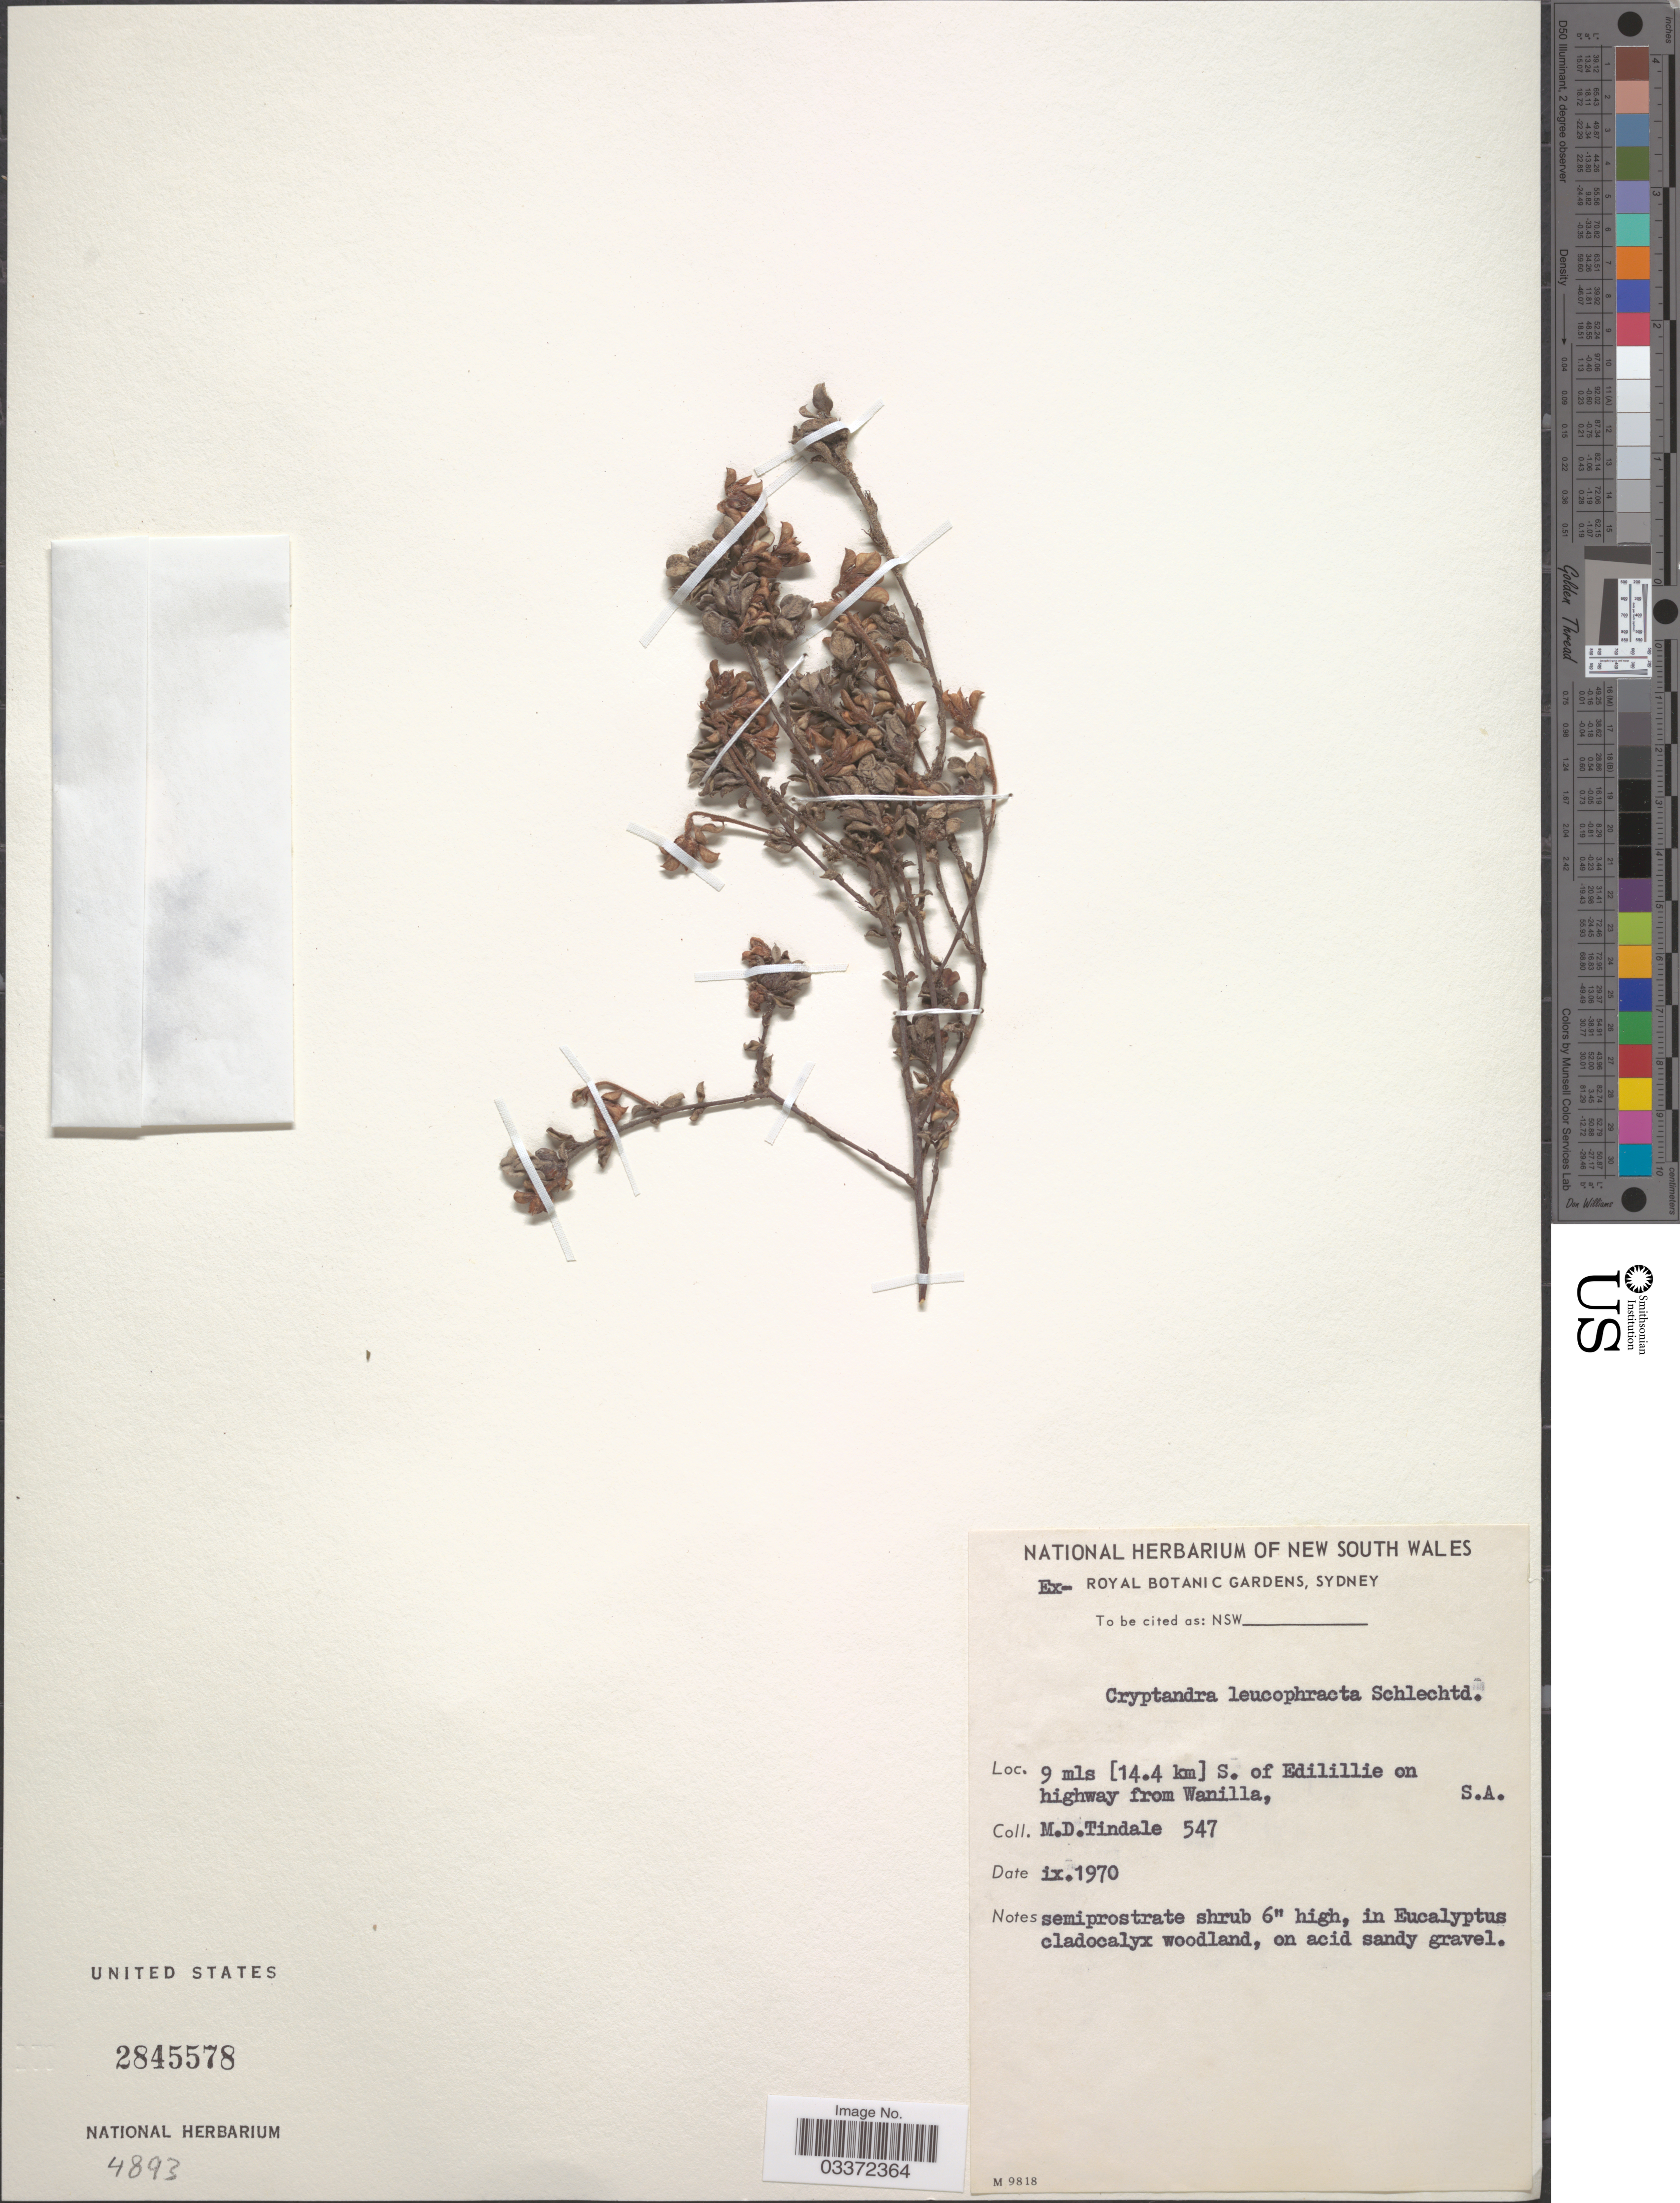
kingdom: Plantae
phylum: Tracheophyta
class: Magnoliopsida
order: Rosales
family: Rhamnaceae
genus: Cryptandra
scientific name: Cryptandra leucophracta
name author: Schltdl.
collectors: M. D. Tindale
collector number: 547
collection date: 1970-09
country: Australia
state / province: South Australia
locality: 9 mls [14.4 km] S. of Edilillie on highway from Wanilla.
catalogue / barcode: US 2845578